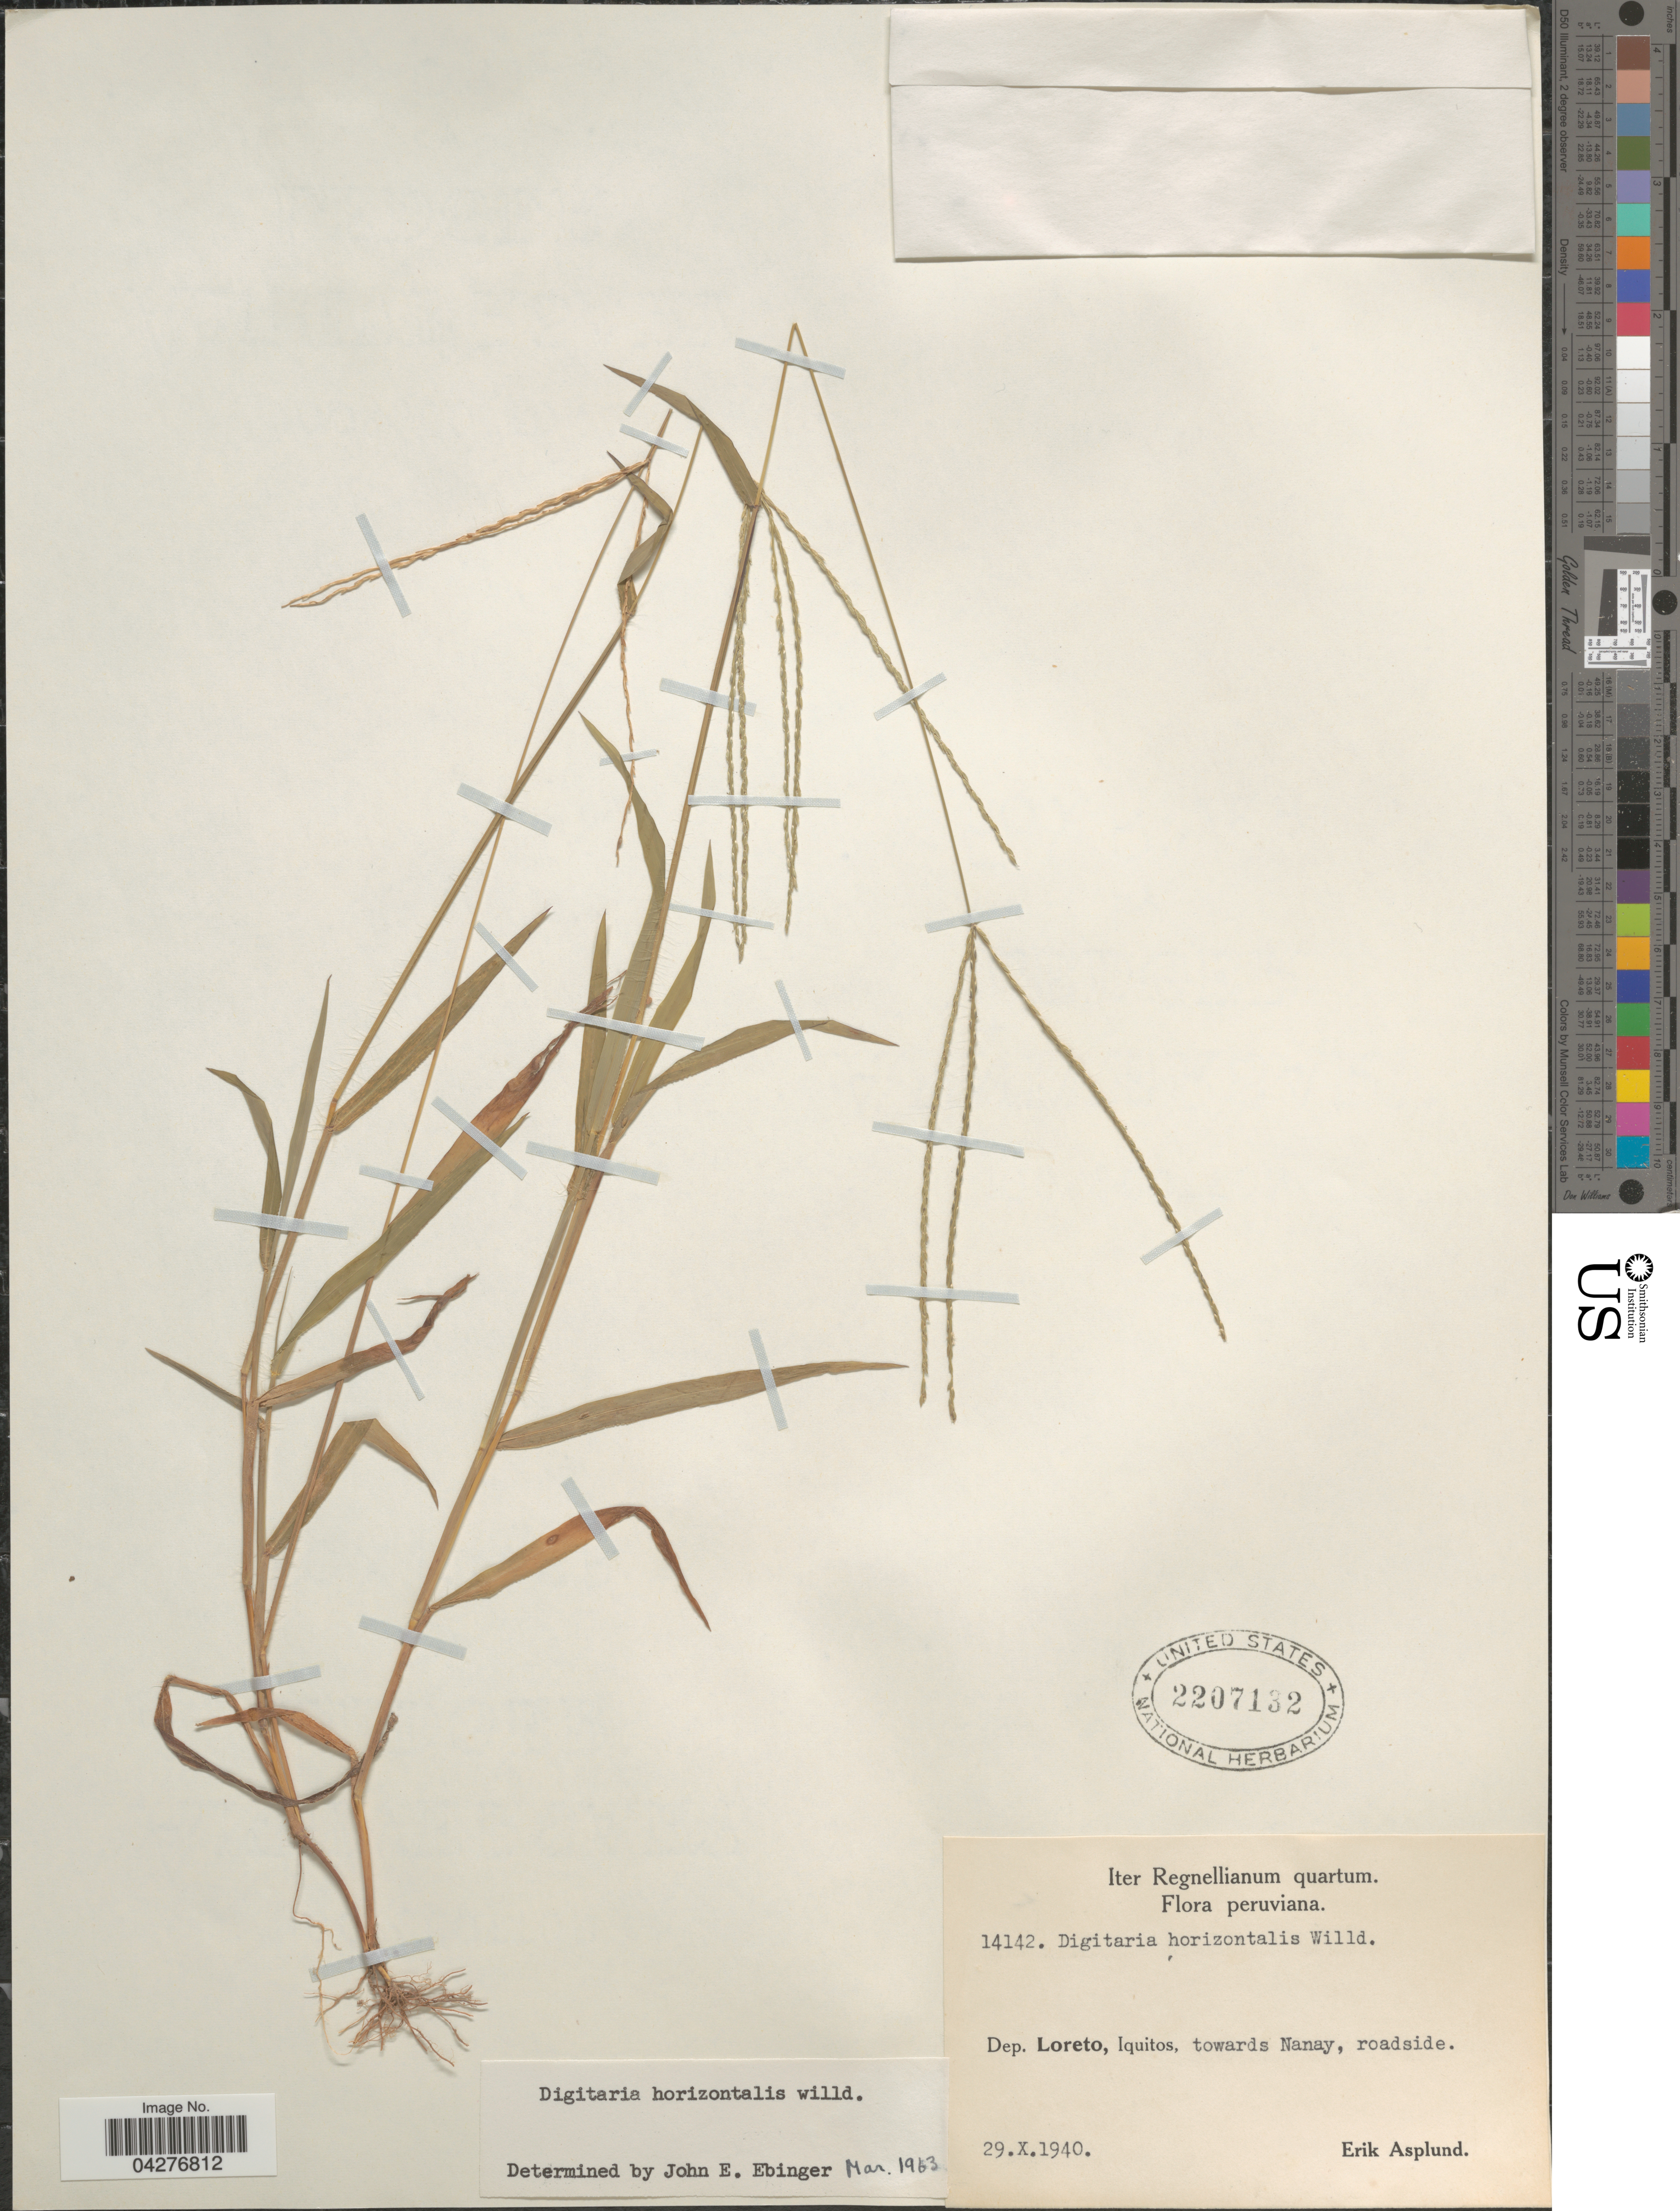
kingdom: Plantae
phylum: Tracheophyta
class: Liliopsida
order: Poales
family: Poaceae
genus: Digitaria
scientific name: Digitaria horizontalis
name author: Willd.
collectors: E. Asplund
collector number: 14142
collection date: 1940-10-29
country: Peru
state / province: Loreto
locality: Regnellianum quartum. Dep. Loreto, Iquitos, towards Nanay, roadside.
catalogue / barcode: US 2207132